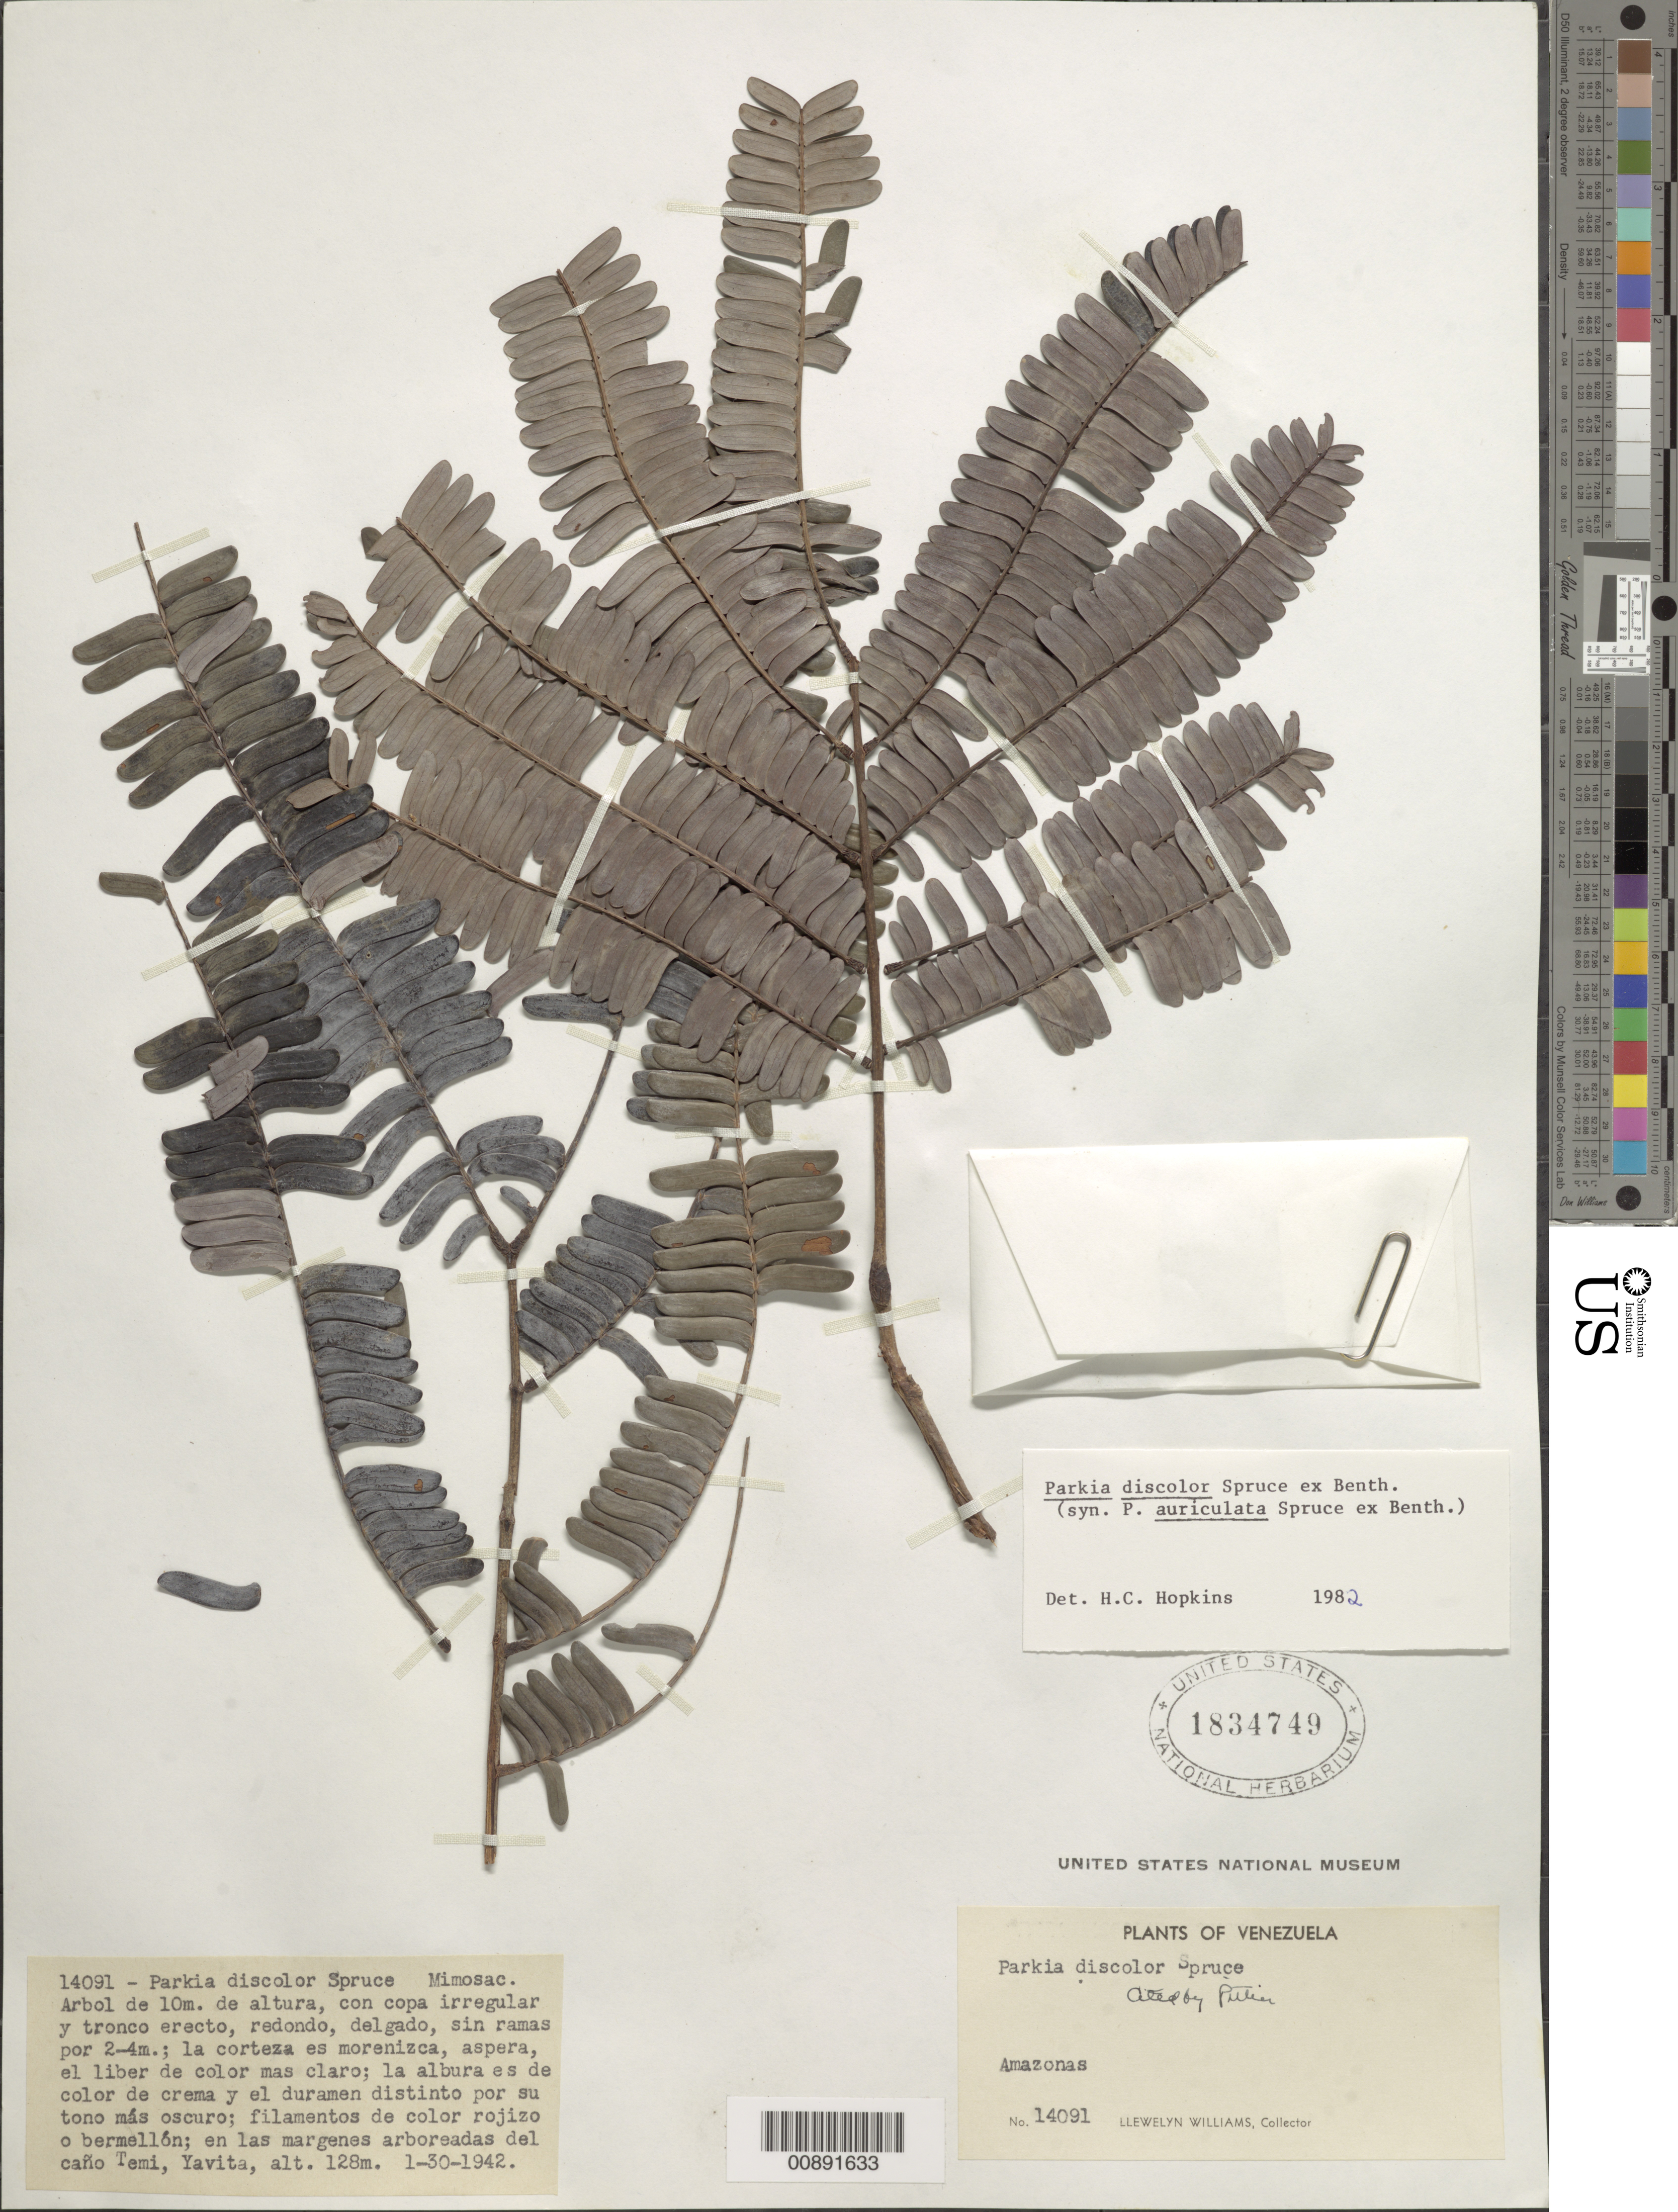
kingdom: Plantae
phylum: Tracheophyta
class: Magnoliopsida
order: Fabales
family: Fabaceae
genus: Parkia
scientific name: Parkia discolor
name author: Spruce ex Benth.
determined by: Hopkins, H. C.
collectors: Ll. Williams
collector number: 14091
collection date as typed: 30-Jan-42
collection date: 1942-01-30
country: Venezuela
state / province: Amazonas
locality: Yavita, en la margen del Caño Temi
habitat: Margenes arboreadas del cano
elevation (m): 128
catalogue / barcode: US 1834749